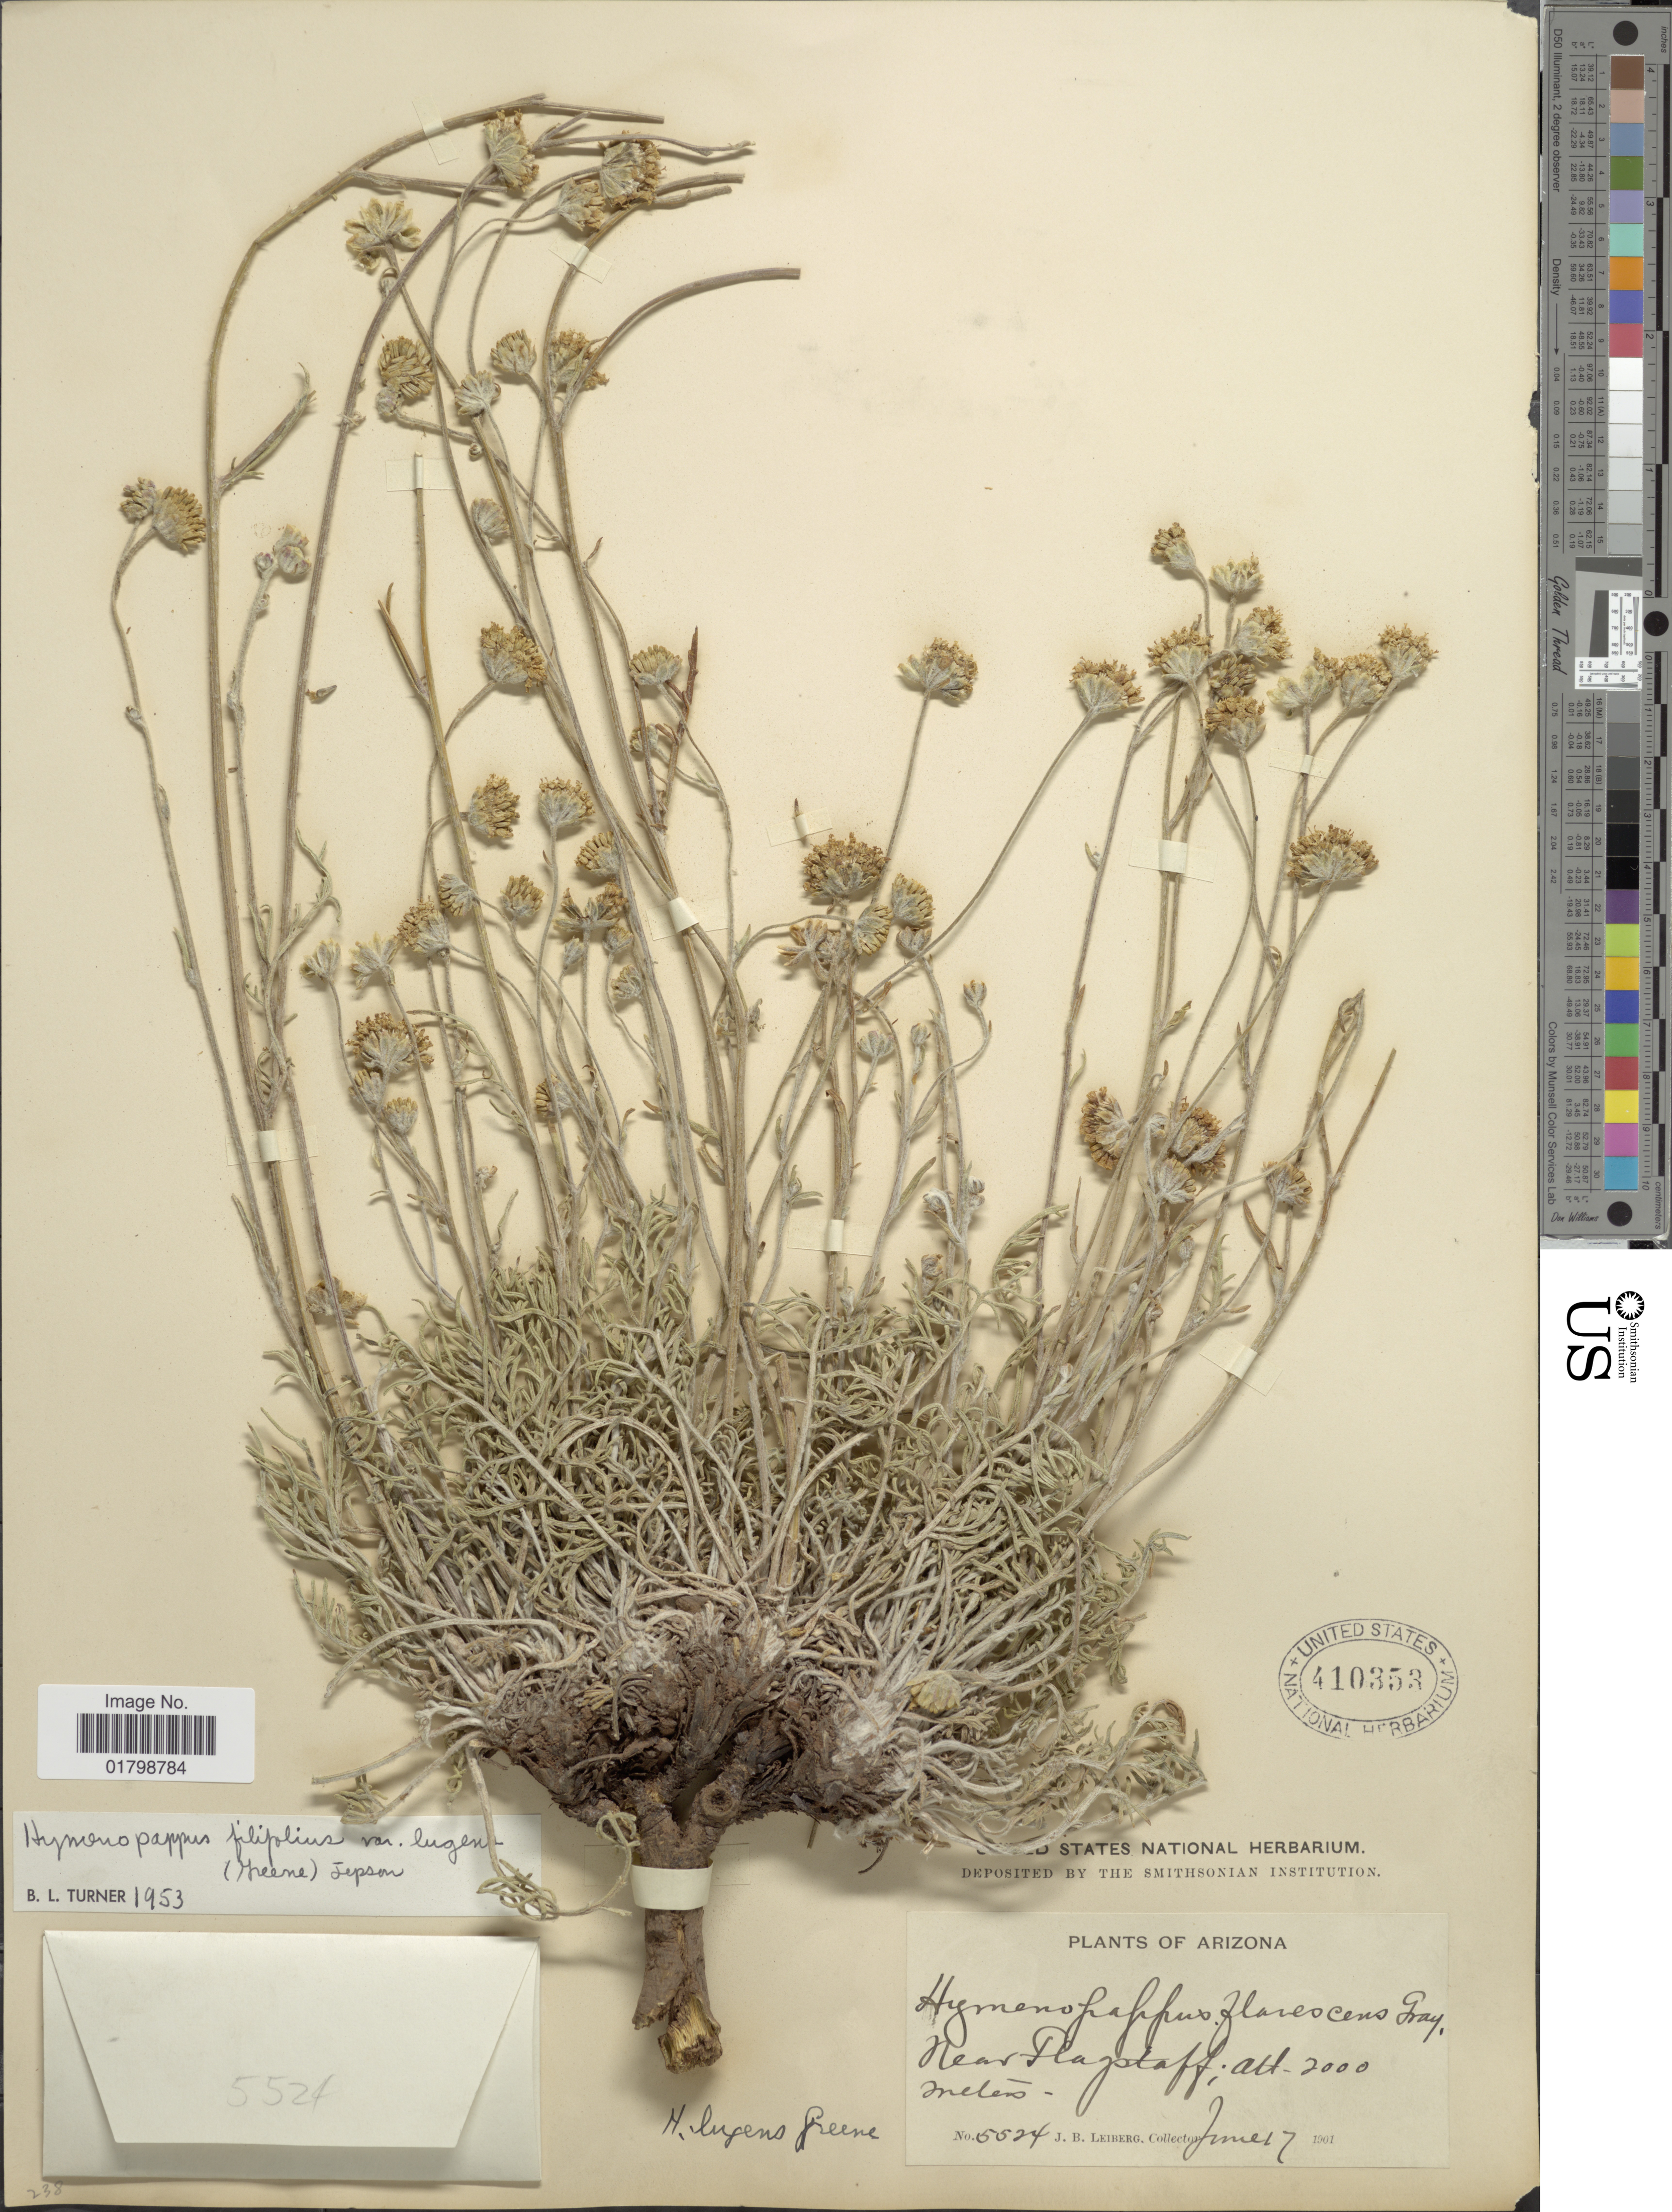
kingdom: Plantae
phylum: Tracheophyta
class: Magnoliopsida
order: Asterales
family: Asteraceae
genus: Hymenopappus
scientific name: Hymenopappus filifolius var. lugens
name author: (Greene) Jeps.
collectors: J. B. Leiberg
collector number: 5524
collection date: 1901-06-17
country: United States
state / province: Arizona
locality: Near Flagstaff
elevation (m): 2000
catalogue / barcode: US 410353